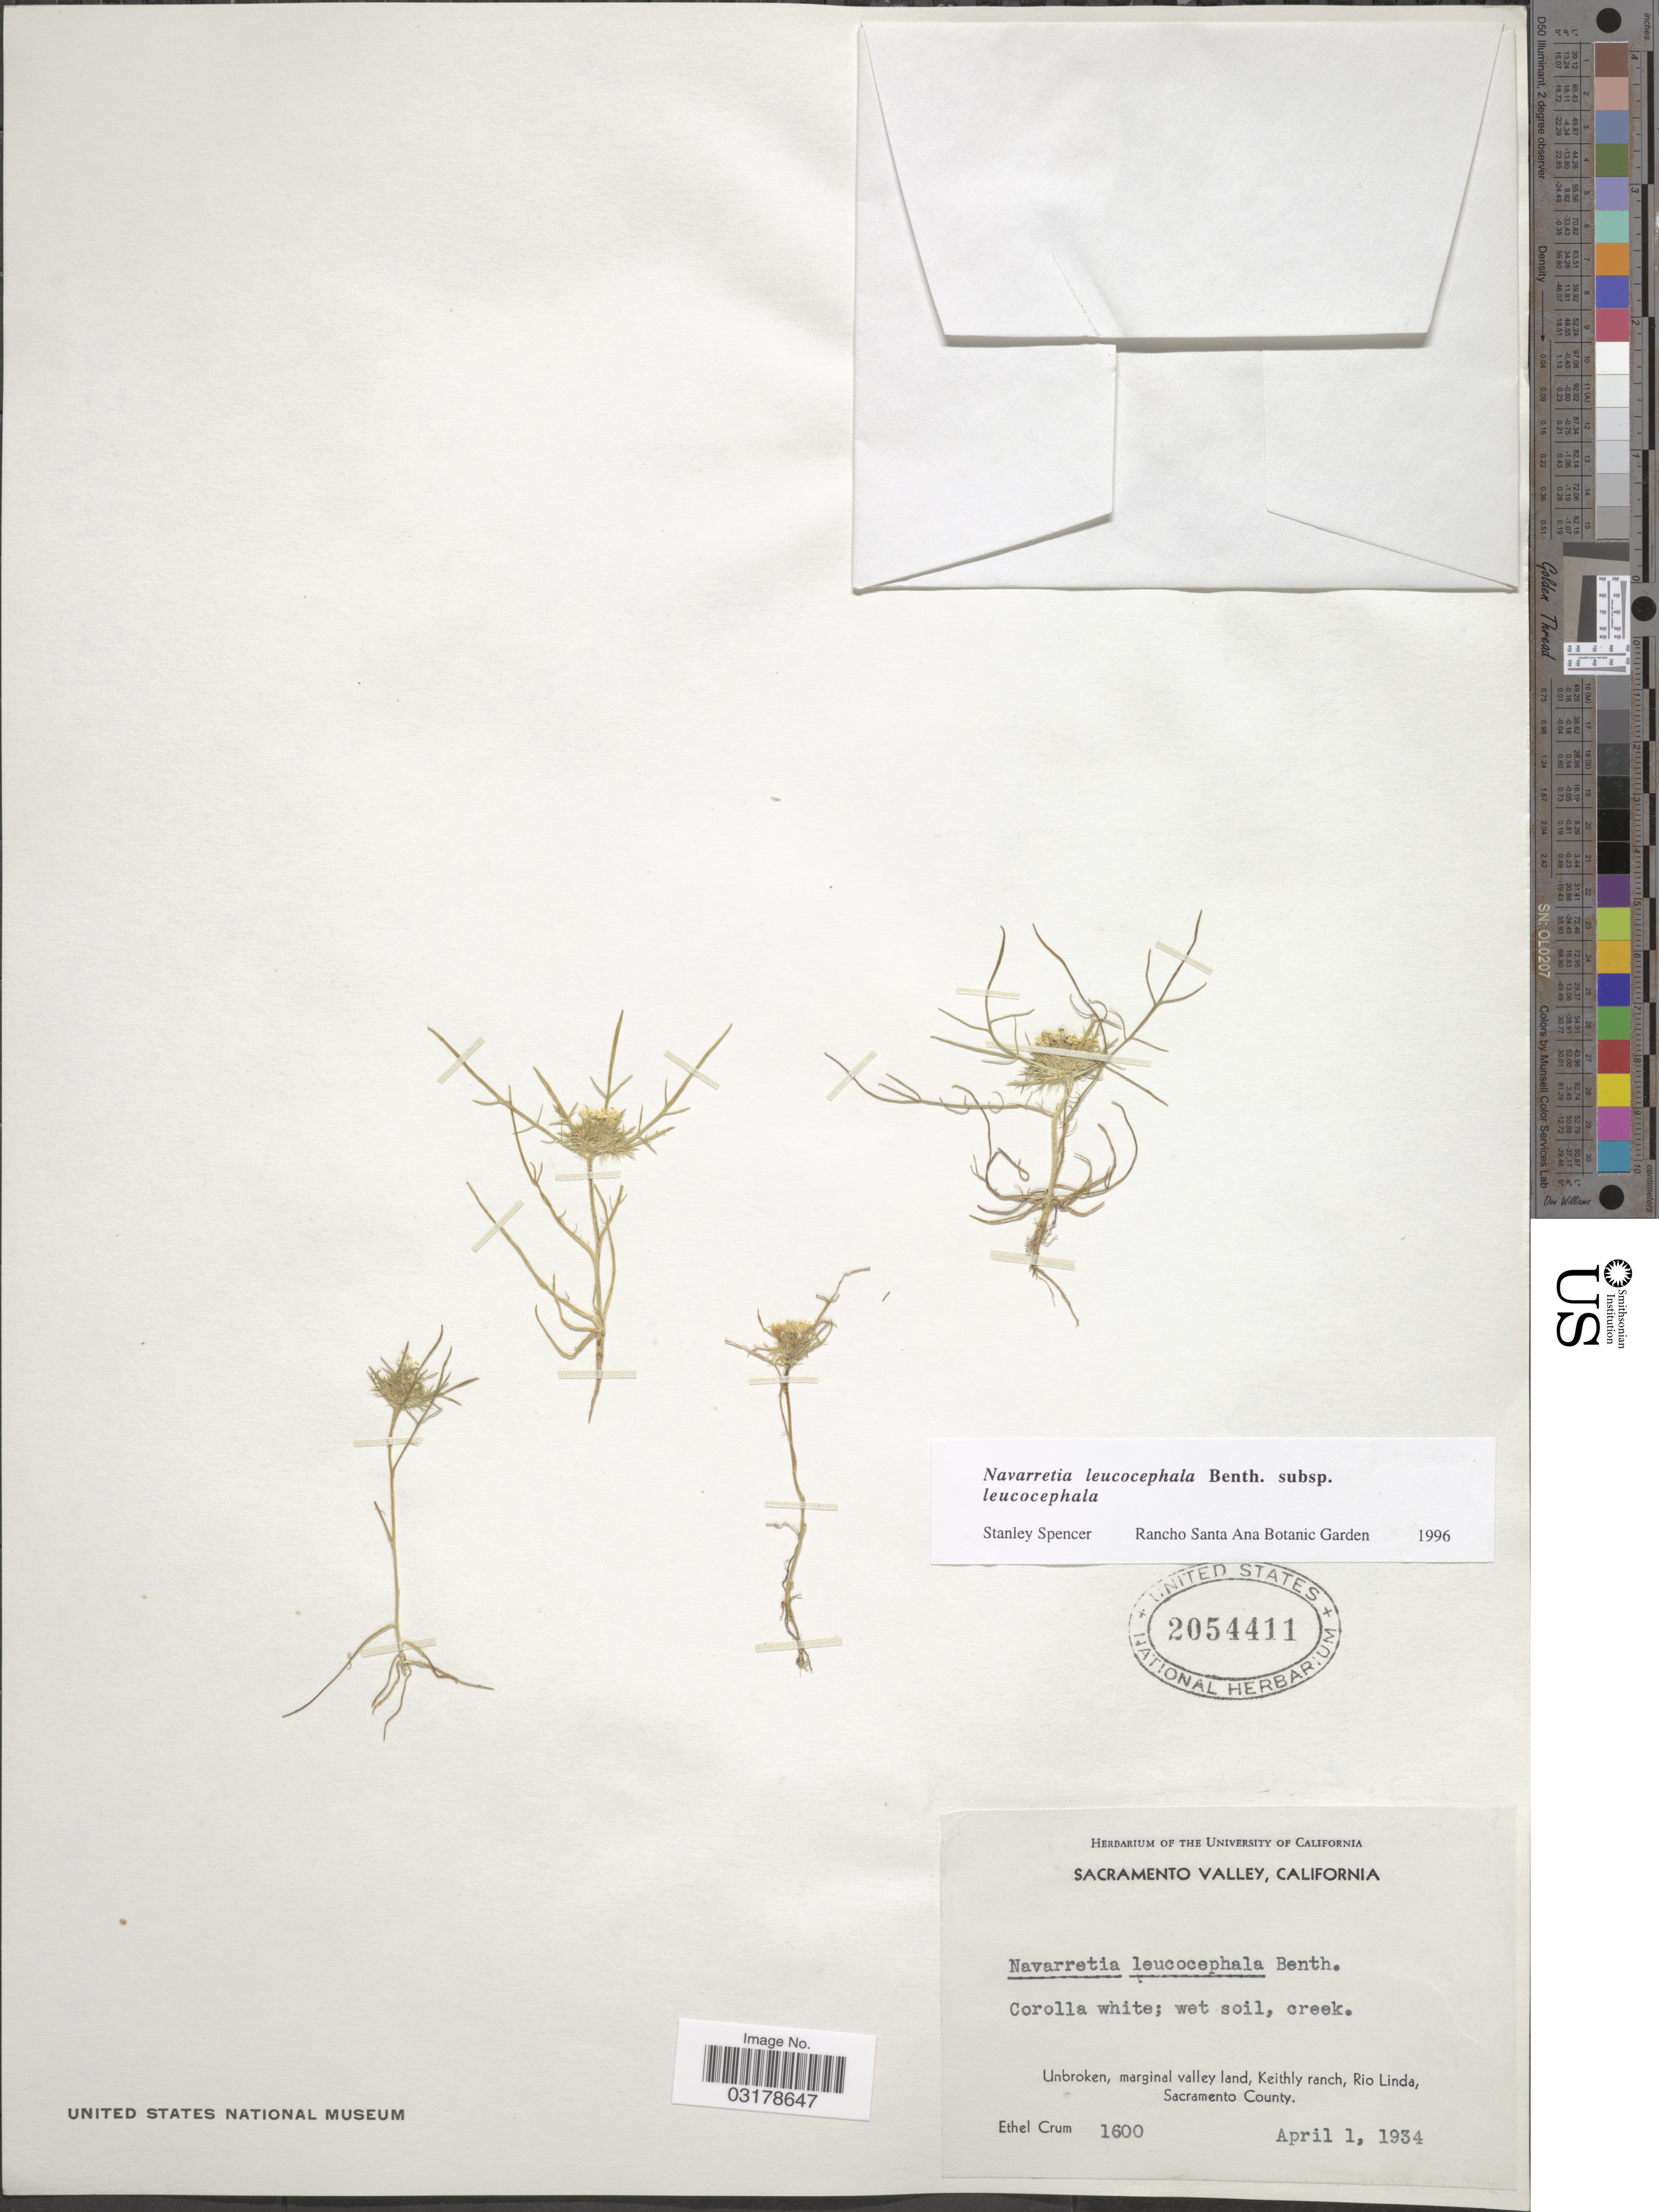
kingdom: Plantae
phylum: Tracheophyta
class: Magnoliopsida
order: Ericales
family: Polemoniaceae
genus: Navarretia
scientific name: Navarretia leucocephala subsp. leucocephala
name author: Benth.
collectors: E. K. Crum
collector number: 1600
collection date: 1934-04-01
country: United States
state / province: California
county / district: Sacramento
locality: Sacramento Valley. Unbroken, marginal valley land, Keithly ranch, Rio Linda, Sacramento County.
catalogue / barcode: US 2054411